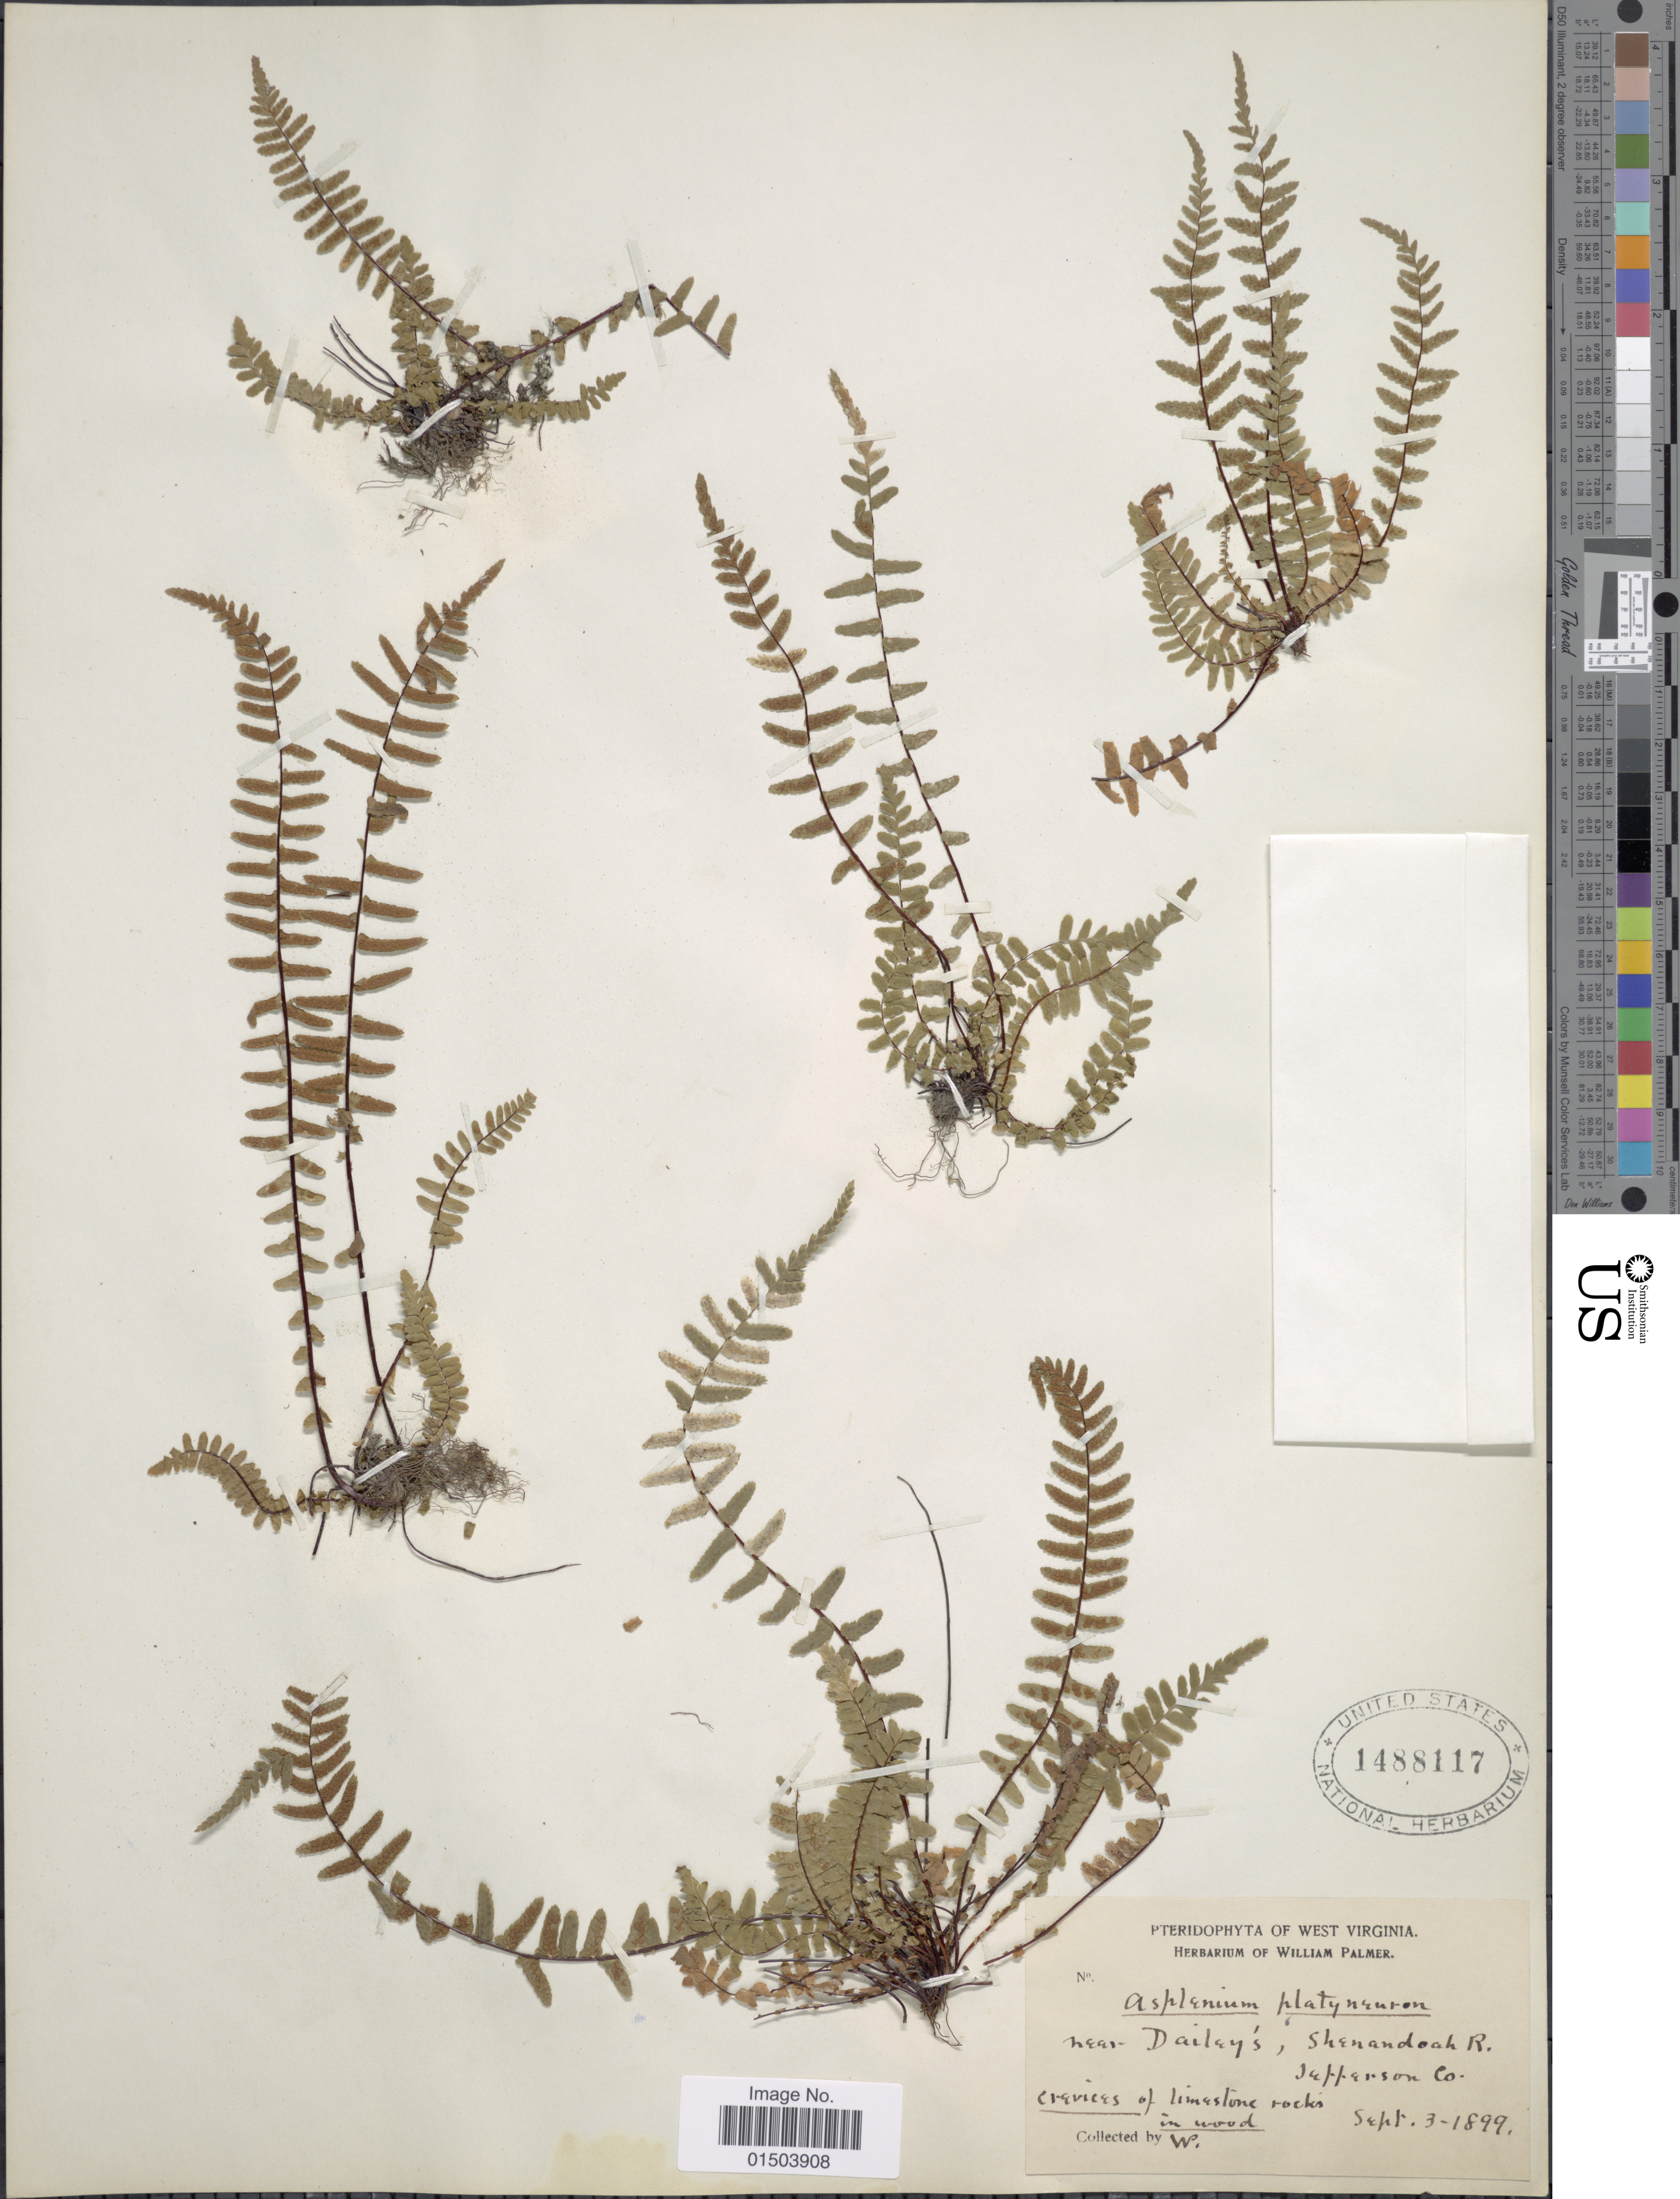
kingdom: Plantae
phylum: Tracheophyta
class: Polypodiopsida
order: Polypodiales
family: Aspleniaceae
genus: Asplenium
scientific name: Asplenium platyneuron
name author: (L.) Britton, Stearns & Poggenb.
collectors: W. Palmer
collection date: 1899-09-03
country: United States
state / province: West Virginia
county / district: Jefferson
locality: Near Dailey's, Shenandoah R. Jefferson Co.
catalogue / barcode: US 1488117